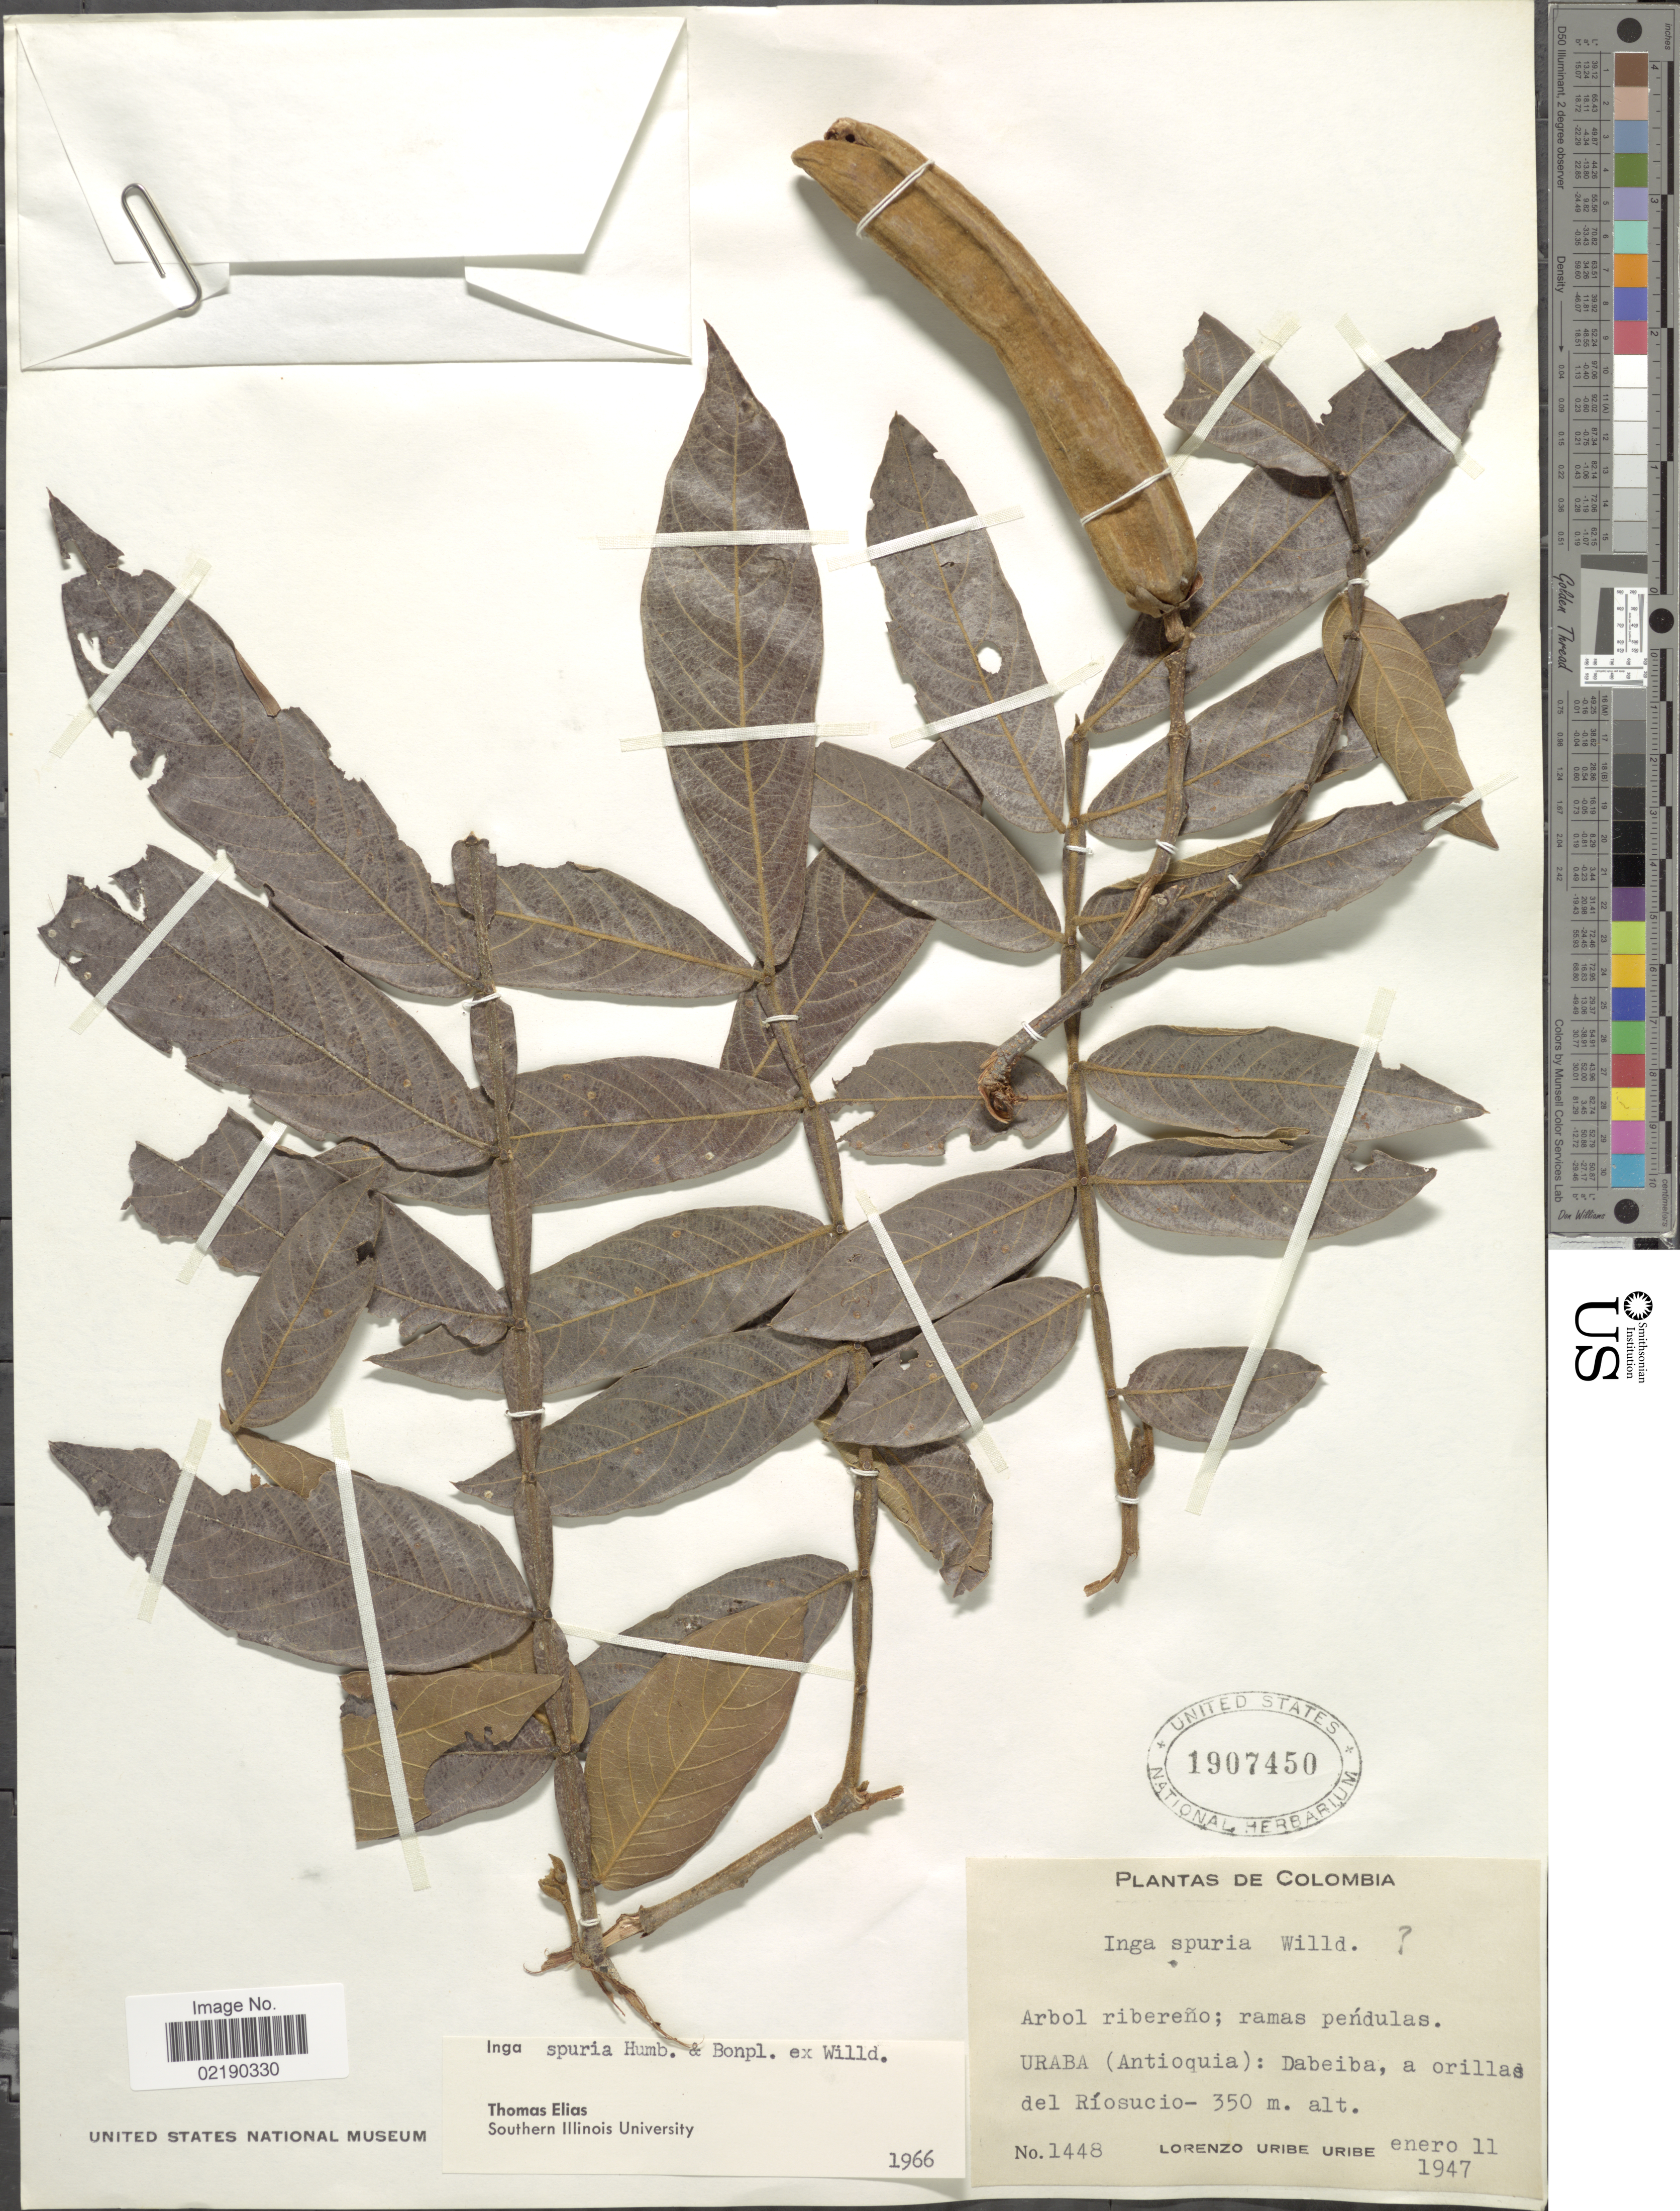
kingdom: Plantae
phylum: Tracheophyta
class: Magnoliopsida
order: Fabales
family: Fabaceae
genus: Inga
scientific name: Inga vera subsp. vera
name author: Willd.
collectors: L. Uribe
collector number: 1448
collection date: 1947-01-11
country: Colombia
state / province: Antioquia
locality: URABA ( Antioquia) : Dabeiba, a orilla del Riosucio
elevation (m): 350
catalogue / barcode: US 1907450